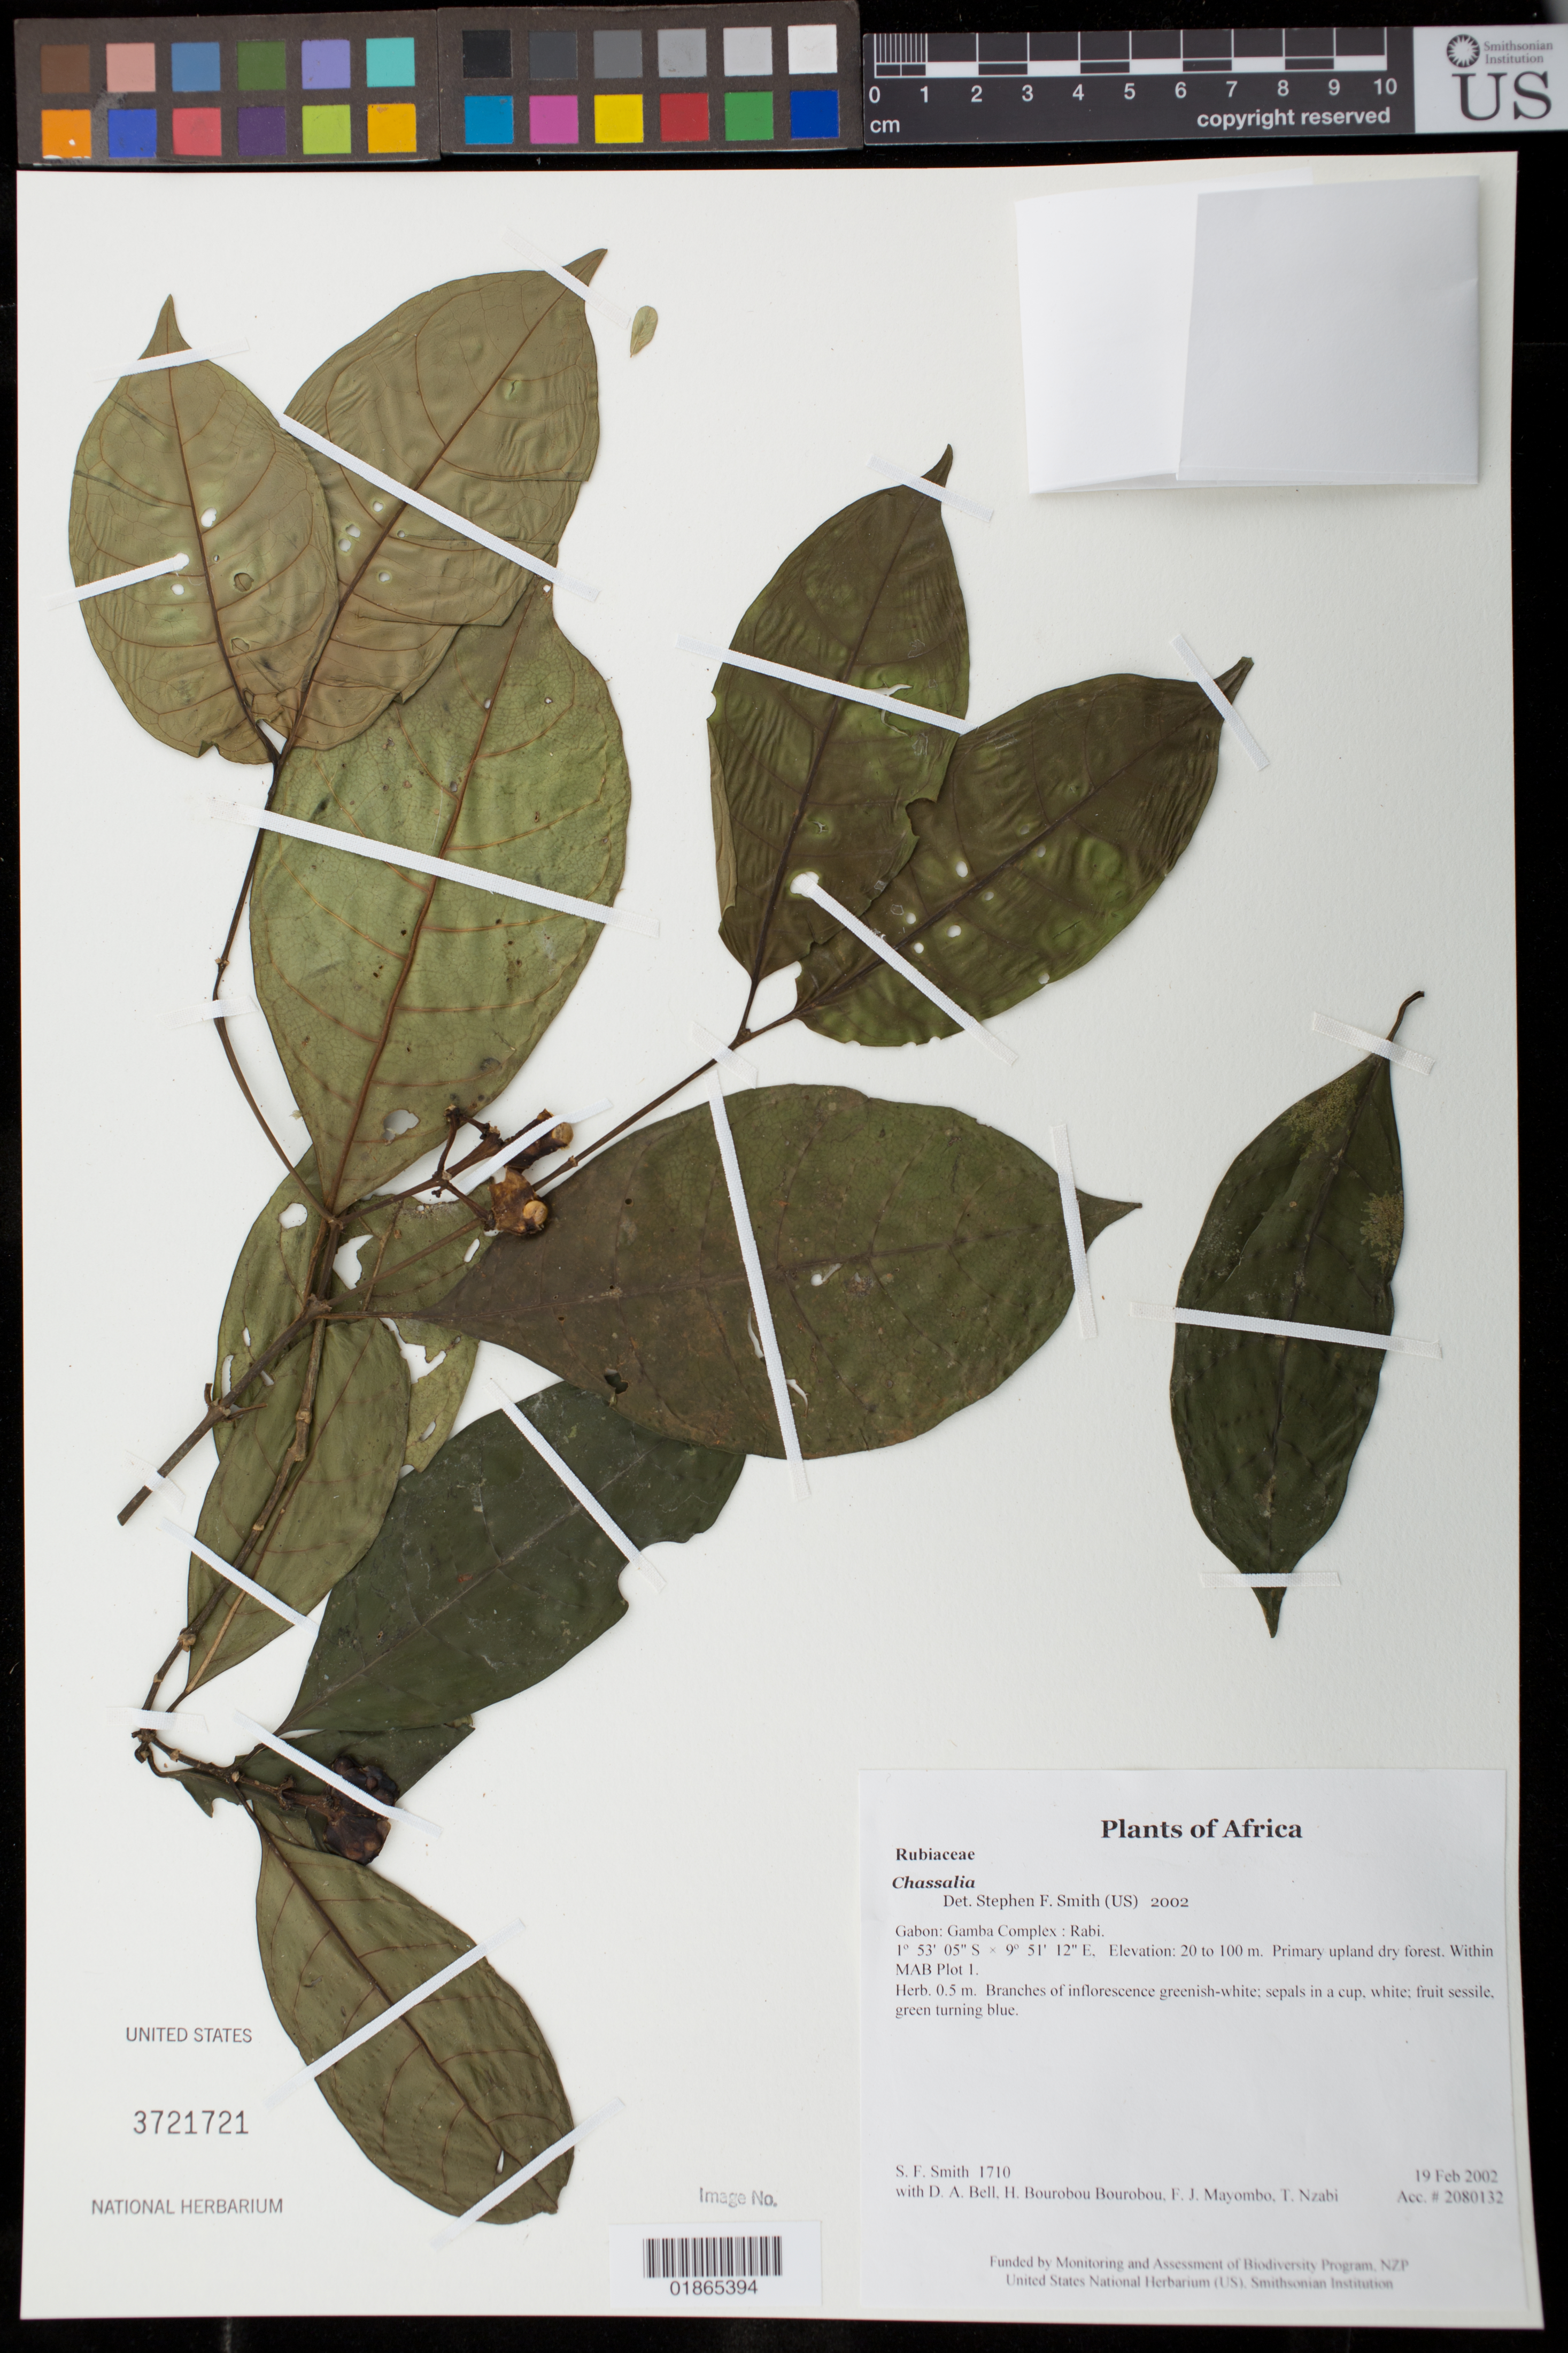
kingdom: Plantae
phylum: Tracheophyta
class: Magnoliopsida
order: Gentianales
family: Rubiaceae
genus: Chassalia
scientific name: Chassalia sp.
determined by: Smith, Stephen F., (US), NMNH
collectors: S.F. Smith, D. A. Bell, H. Bourobou Bourobou & F. J. Mayombo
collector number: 1710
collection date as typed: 19 Feb 2002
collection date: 2002-02-19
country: Gabon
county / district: Gamba Complex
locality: Rabi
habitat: Primary upland dry forest. Within MAB Plot 1.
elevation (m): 20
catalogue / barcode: US 3721721